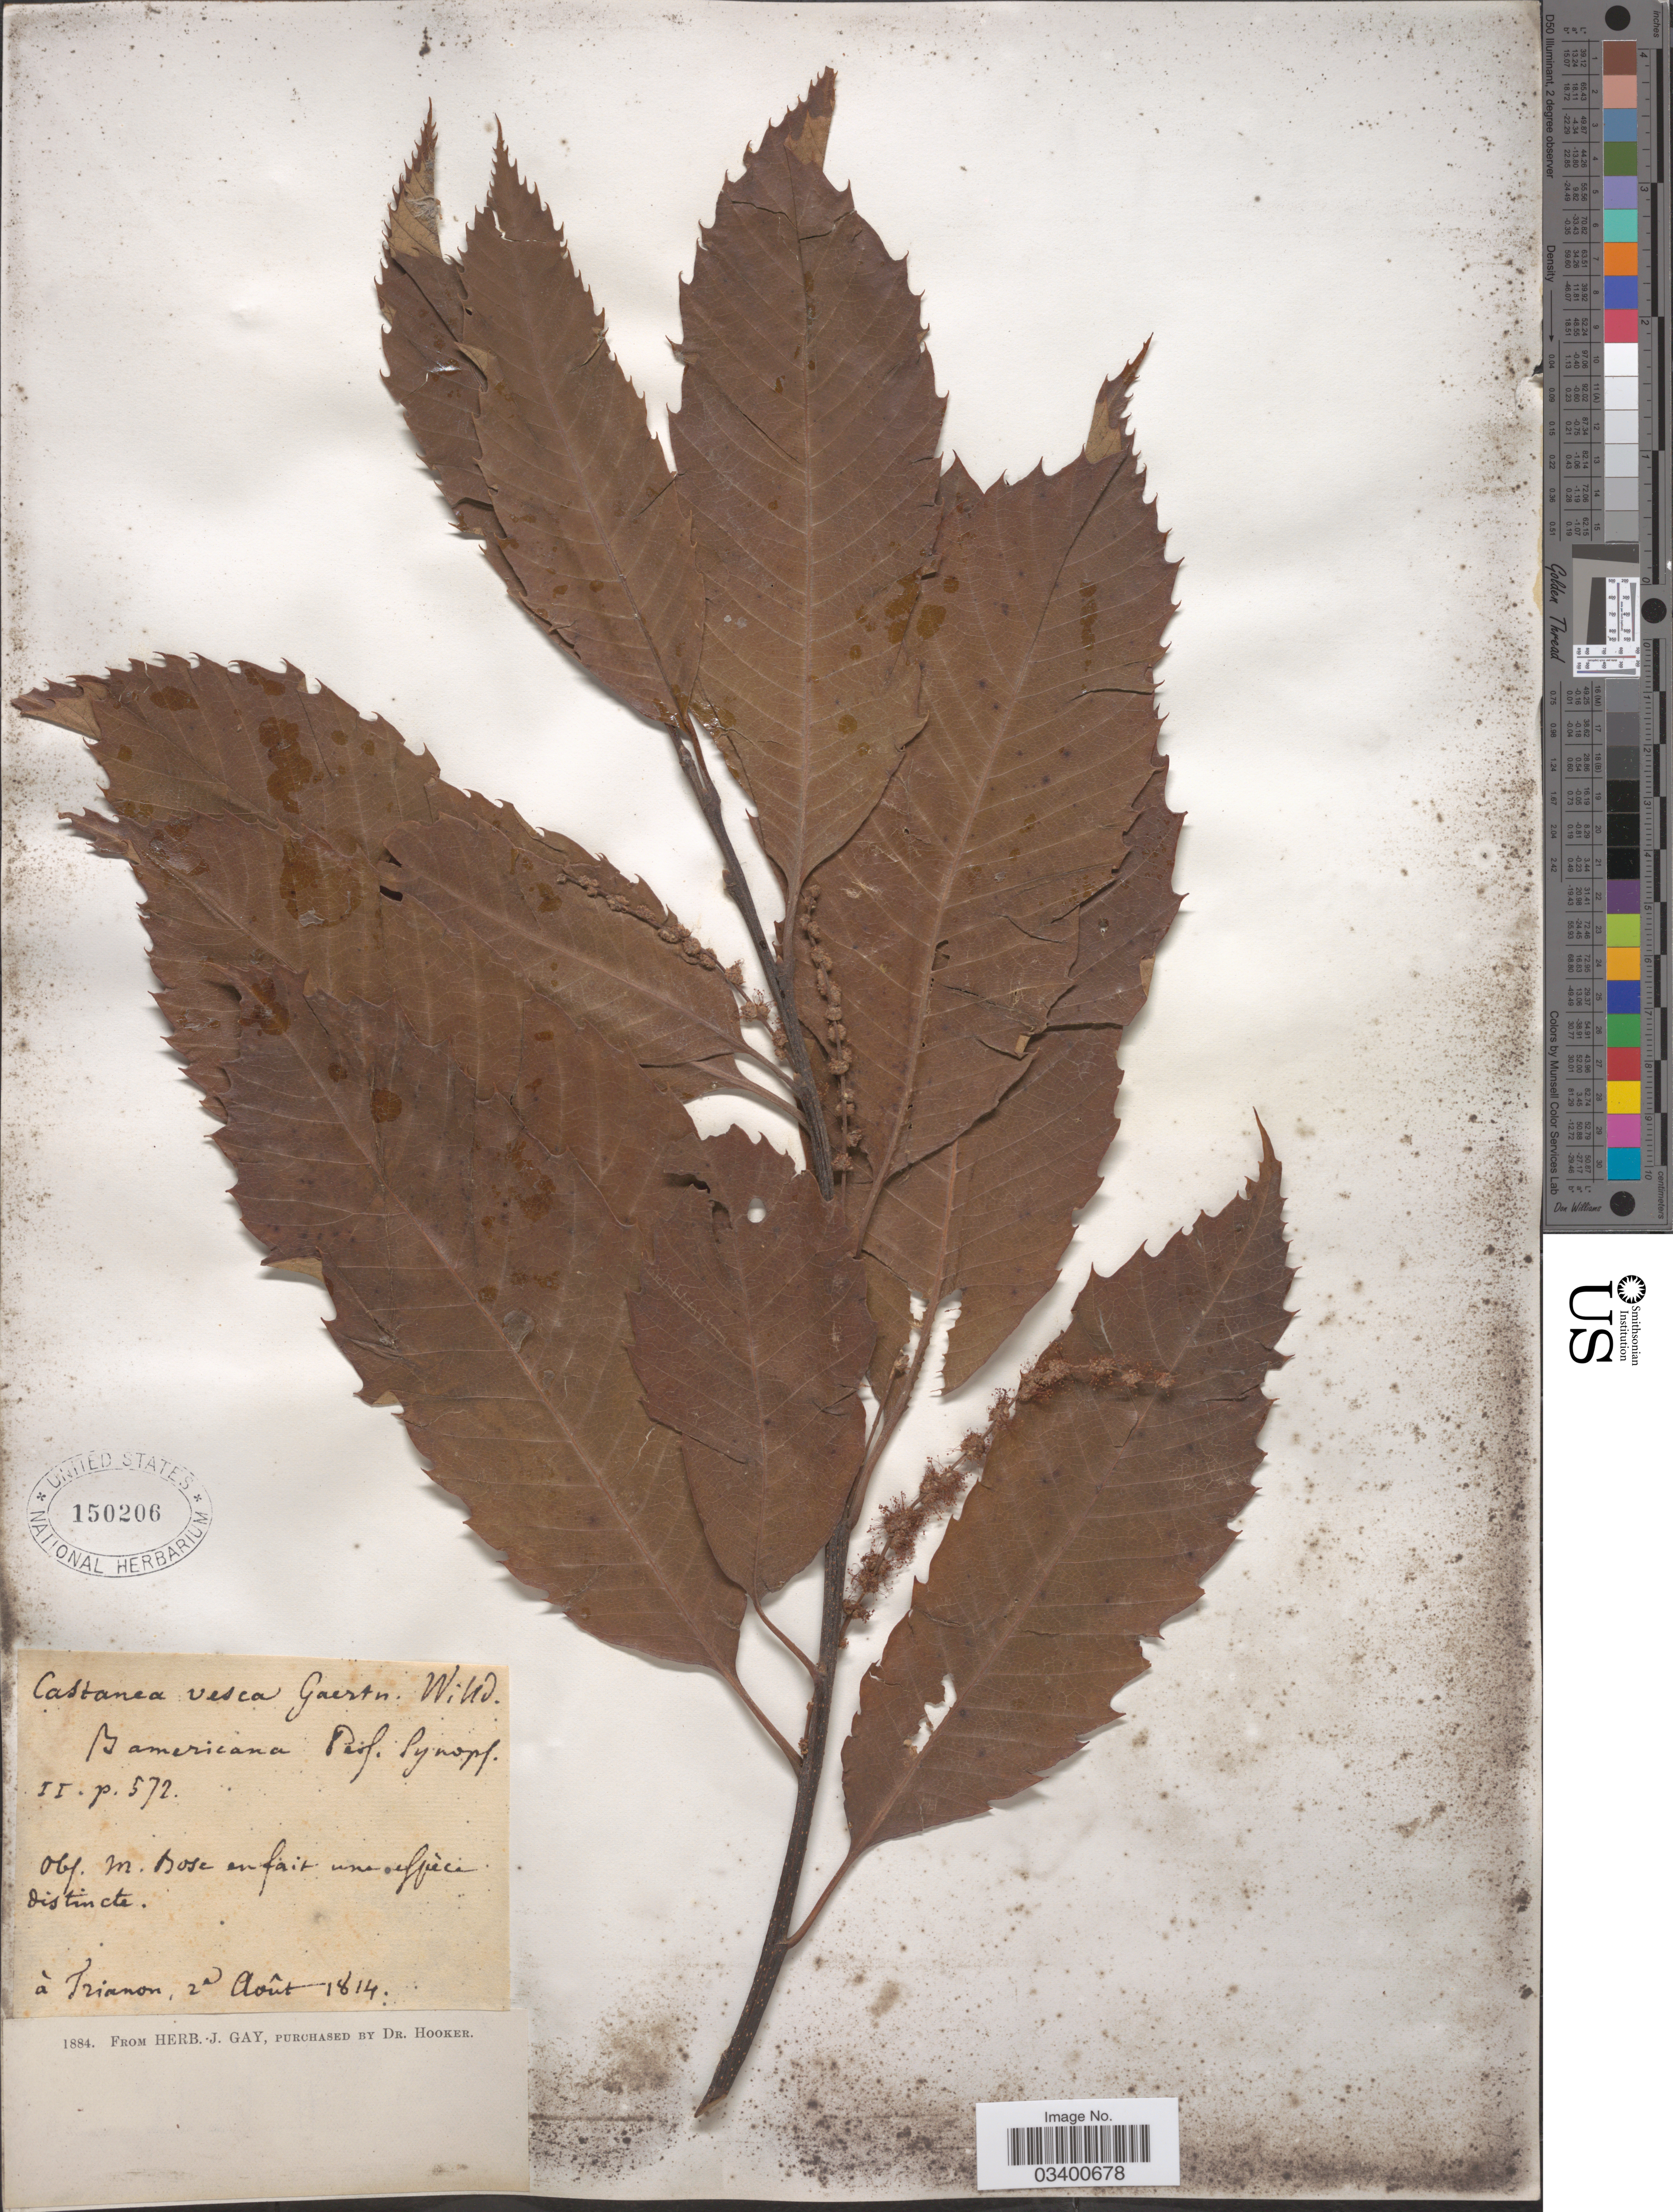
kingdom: Plantae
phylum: Tracheophyta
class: Magnoliopsida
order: Fagales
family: Fagaceae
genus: Castanea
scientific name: Castanea sativa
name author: Mill.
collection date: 1814-08-02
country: France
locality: Trianon.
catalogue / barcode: US 150206